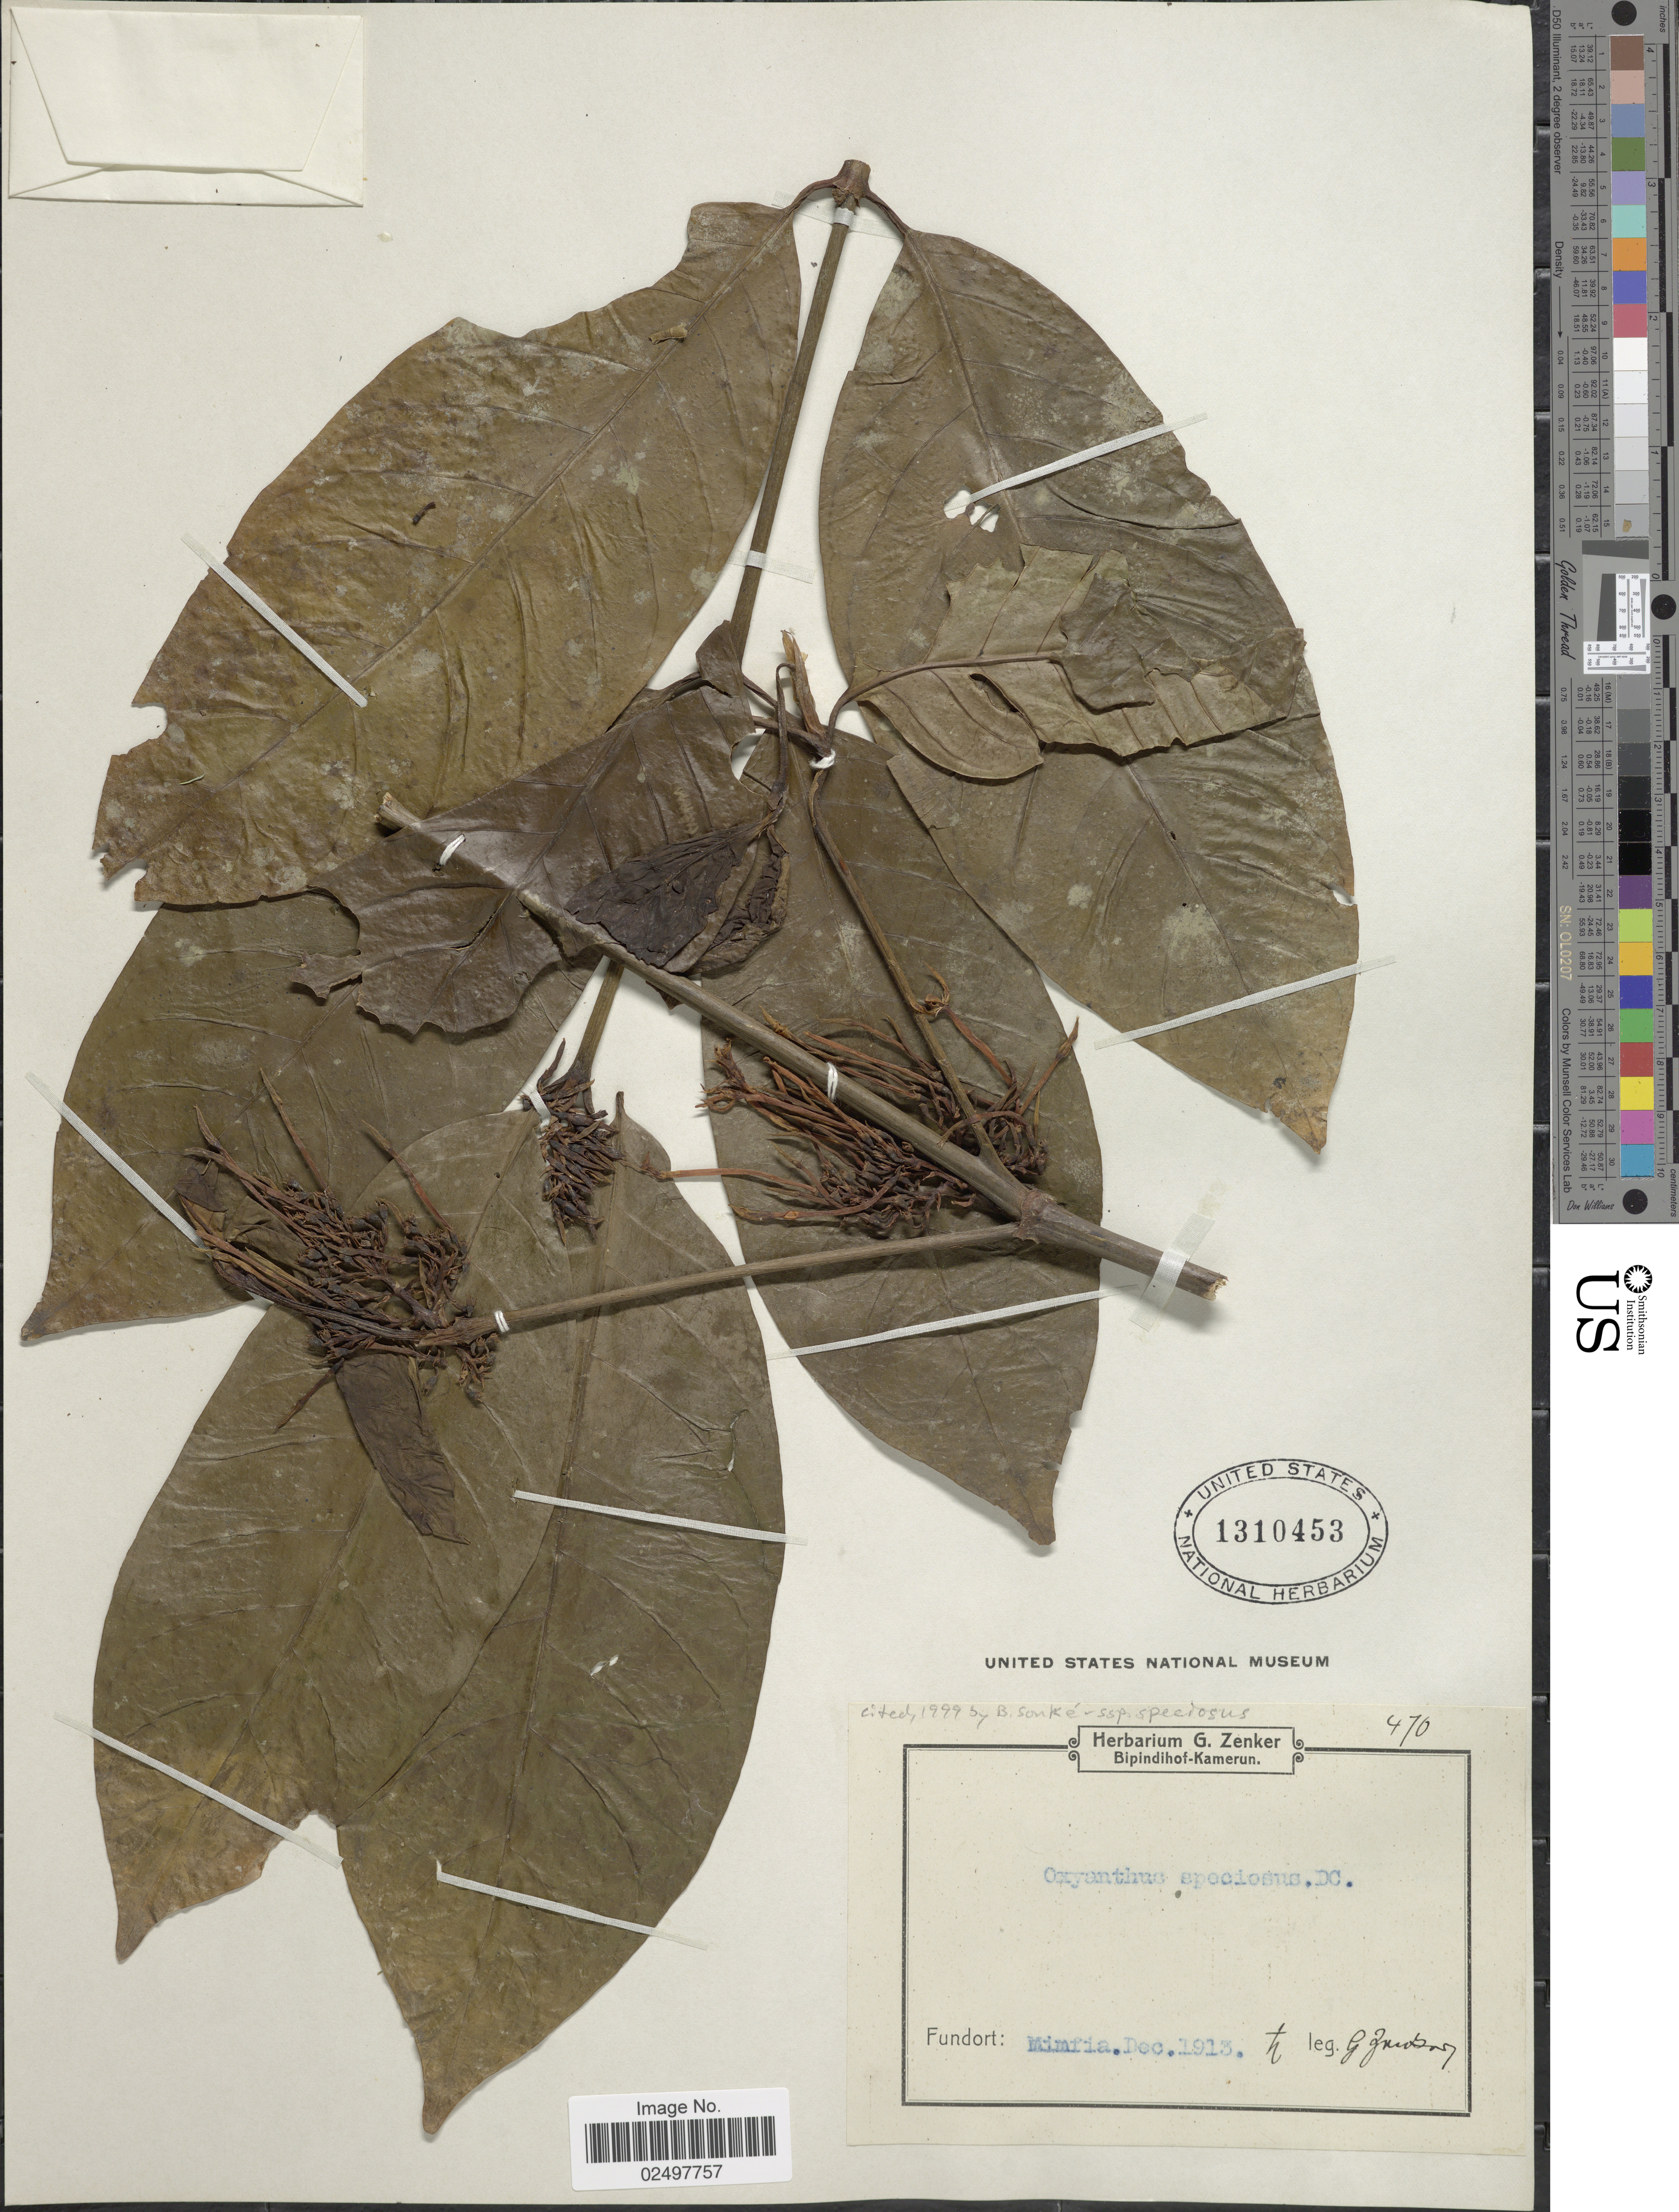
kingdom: Plantae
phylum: Tracheophyta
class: Magnoliopsida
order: Gentianales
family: Rubiaceae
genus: Oxyanthus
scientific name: Oxyanthus speciosus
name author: DC.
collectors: G. A. Zenker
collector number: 470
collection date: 1913-12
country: Cameroon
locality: Mimfia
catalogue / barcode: US 1310453